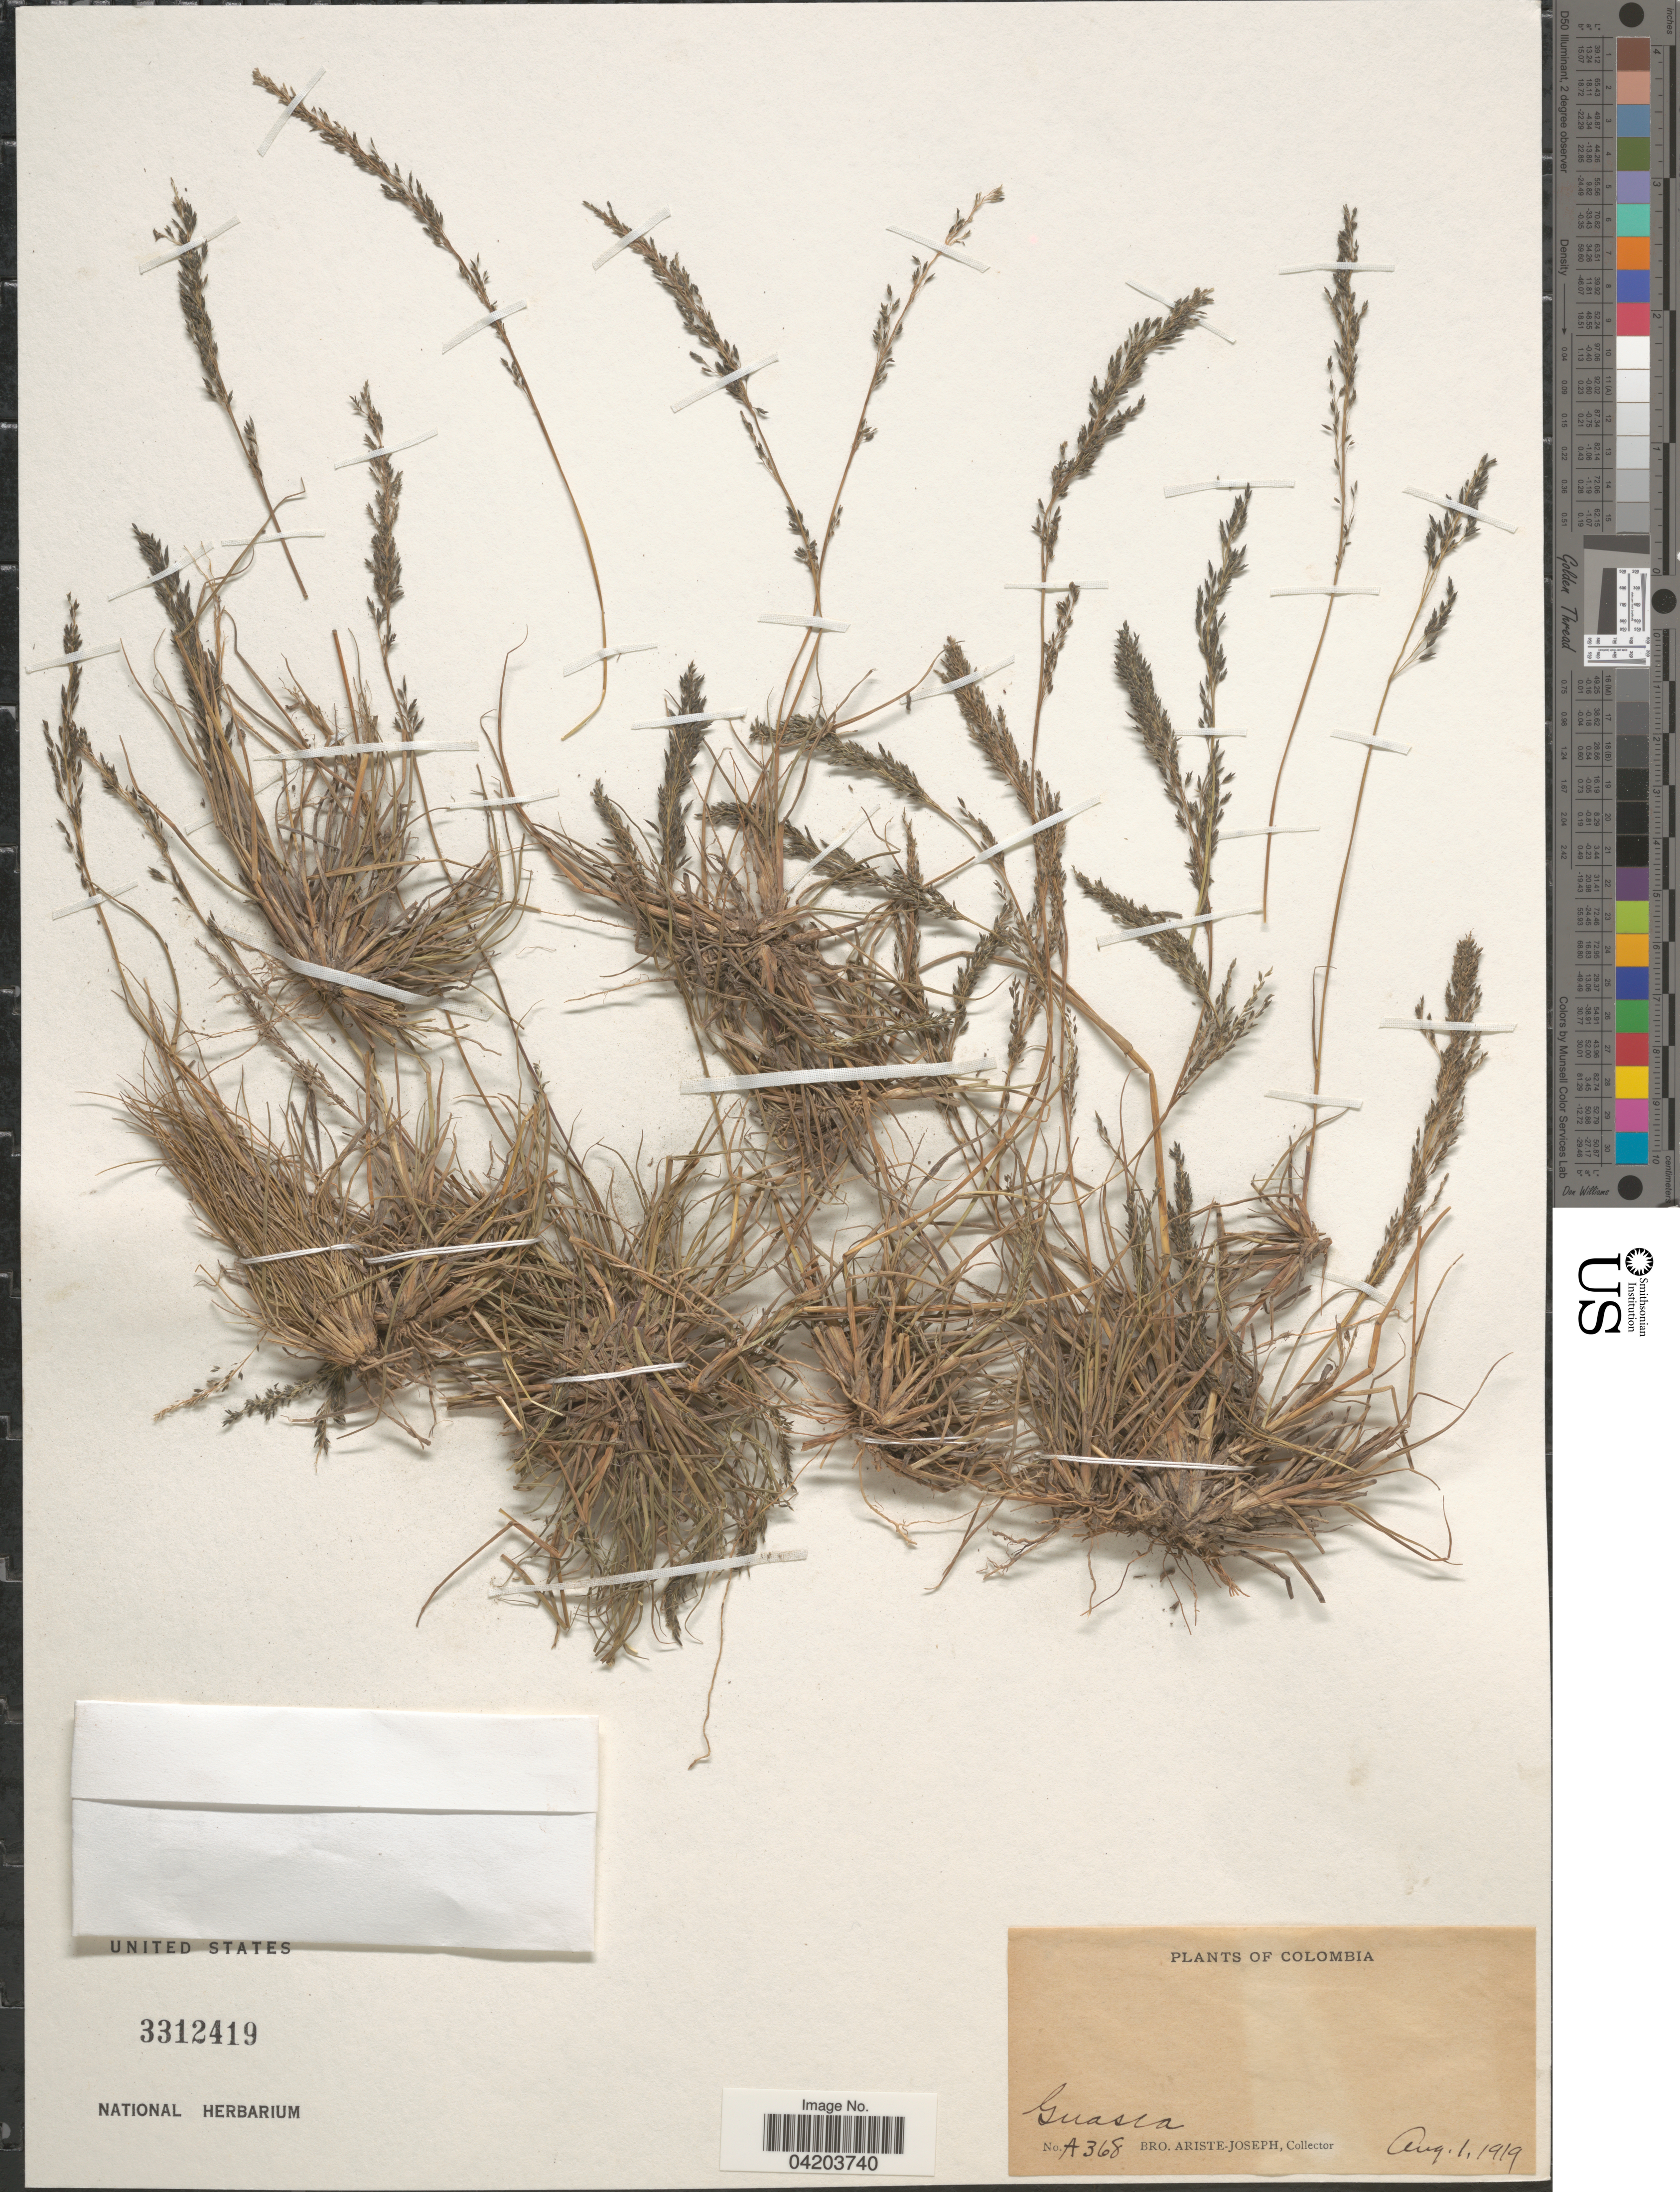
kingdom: Plantae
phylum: Tracheophyta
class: Liliopsida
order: Poales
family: Poaceae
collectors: Bro. Ariste-Joseph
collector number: A368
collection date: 1919-08-01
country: Colombia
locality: Guasca.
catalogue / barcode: US 3312419